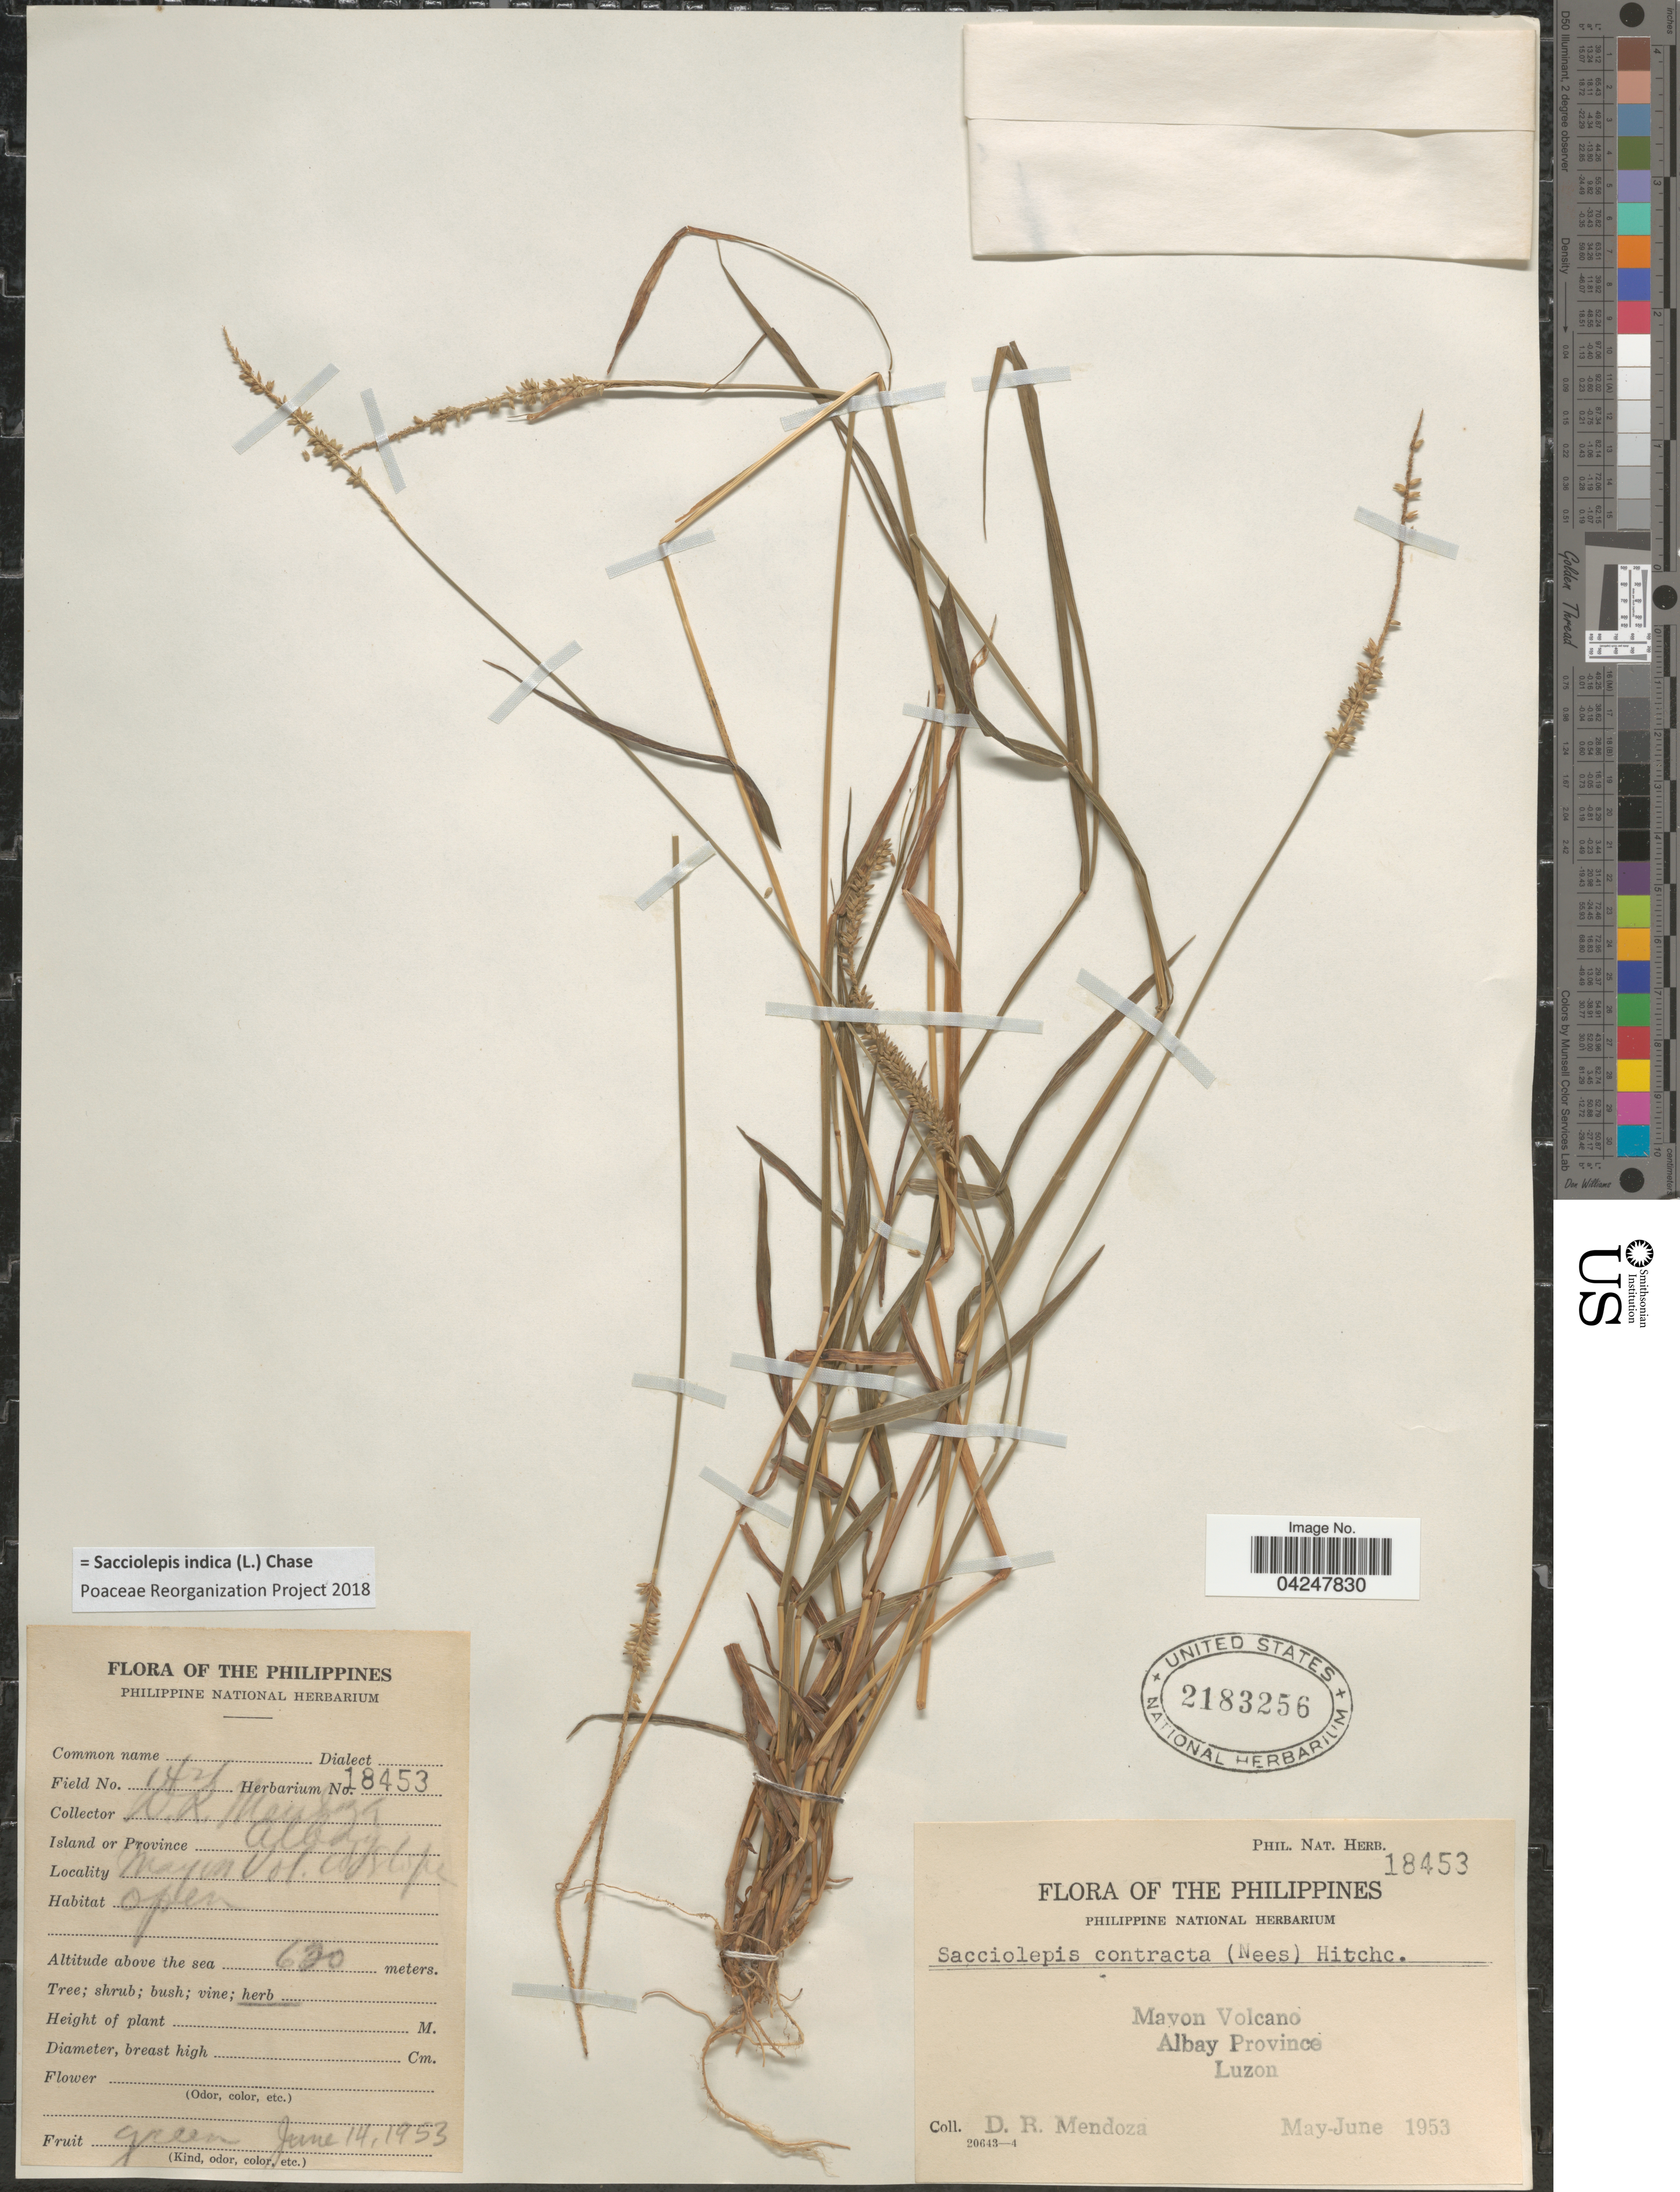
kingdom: Plantae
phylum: Tracheophyta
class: Liliopsida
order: Poales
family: Poaceae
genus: Sacciolepis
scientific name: Sacciolepis indica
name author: (L.) Chase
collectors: D. Mendoza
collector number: Phil. Nat. Herb. 18453/1421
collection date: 1953-06-14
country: Philippines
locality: Mayon Volcano. Albay Province. Luzon.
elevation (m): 630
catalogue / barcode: US 2183256